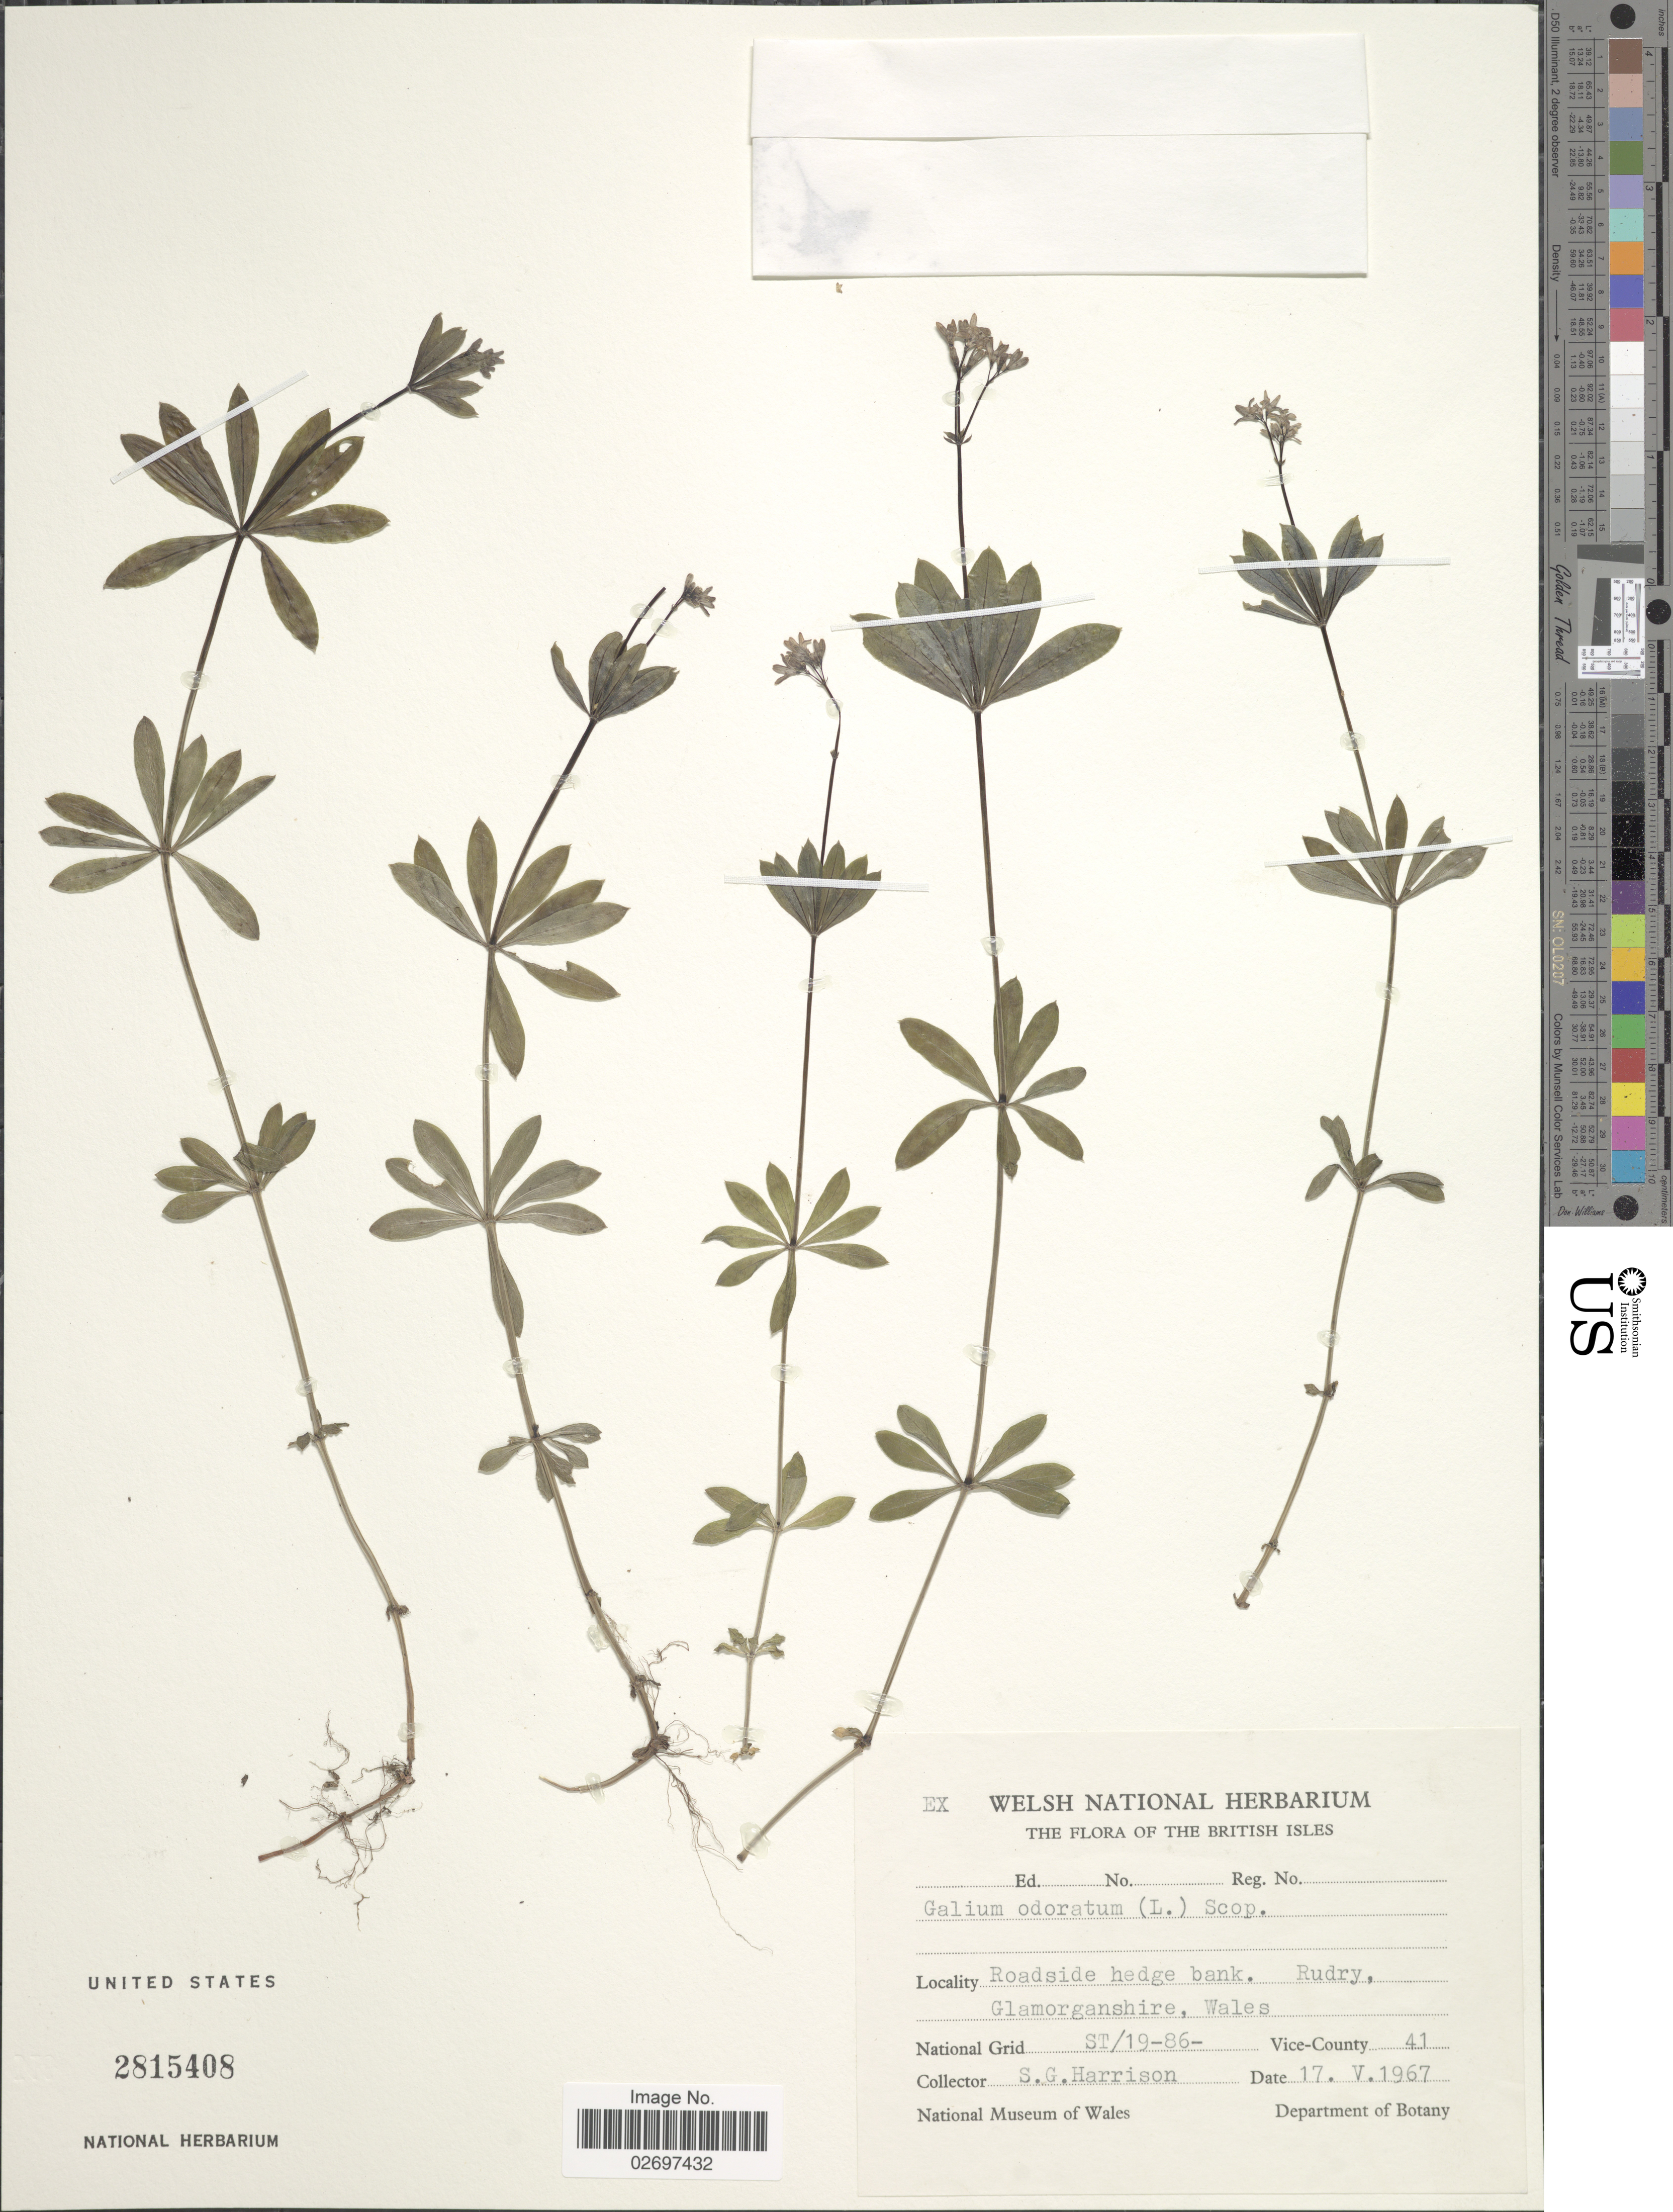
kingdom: Plantae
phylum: Tracheophyta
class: Magnoliopsida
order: Gentianales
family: Rubiaceae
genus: Galium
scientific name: Galium odoratum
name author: (L.) Scop.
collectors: S. G. Harrison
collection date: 1967-05-17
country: United Kingdom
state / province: Wales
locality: Rudry, Glamorganshire. National Grid ST/19-86- Vice-County 41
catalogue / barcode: US 2815408